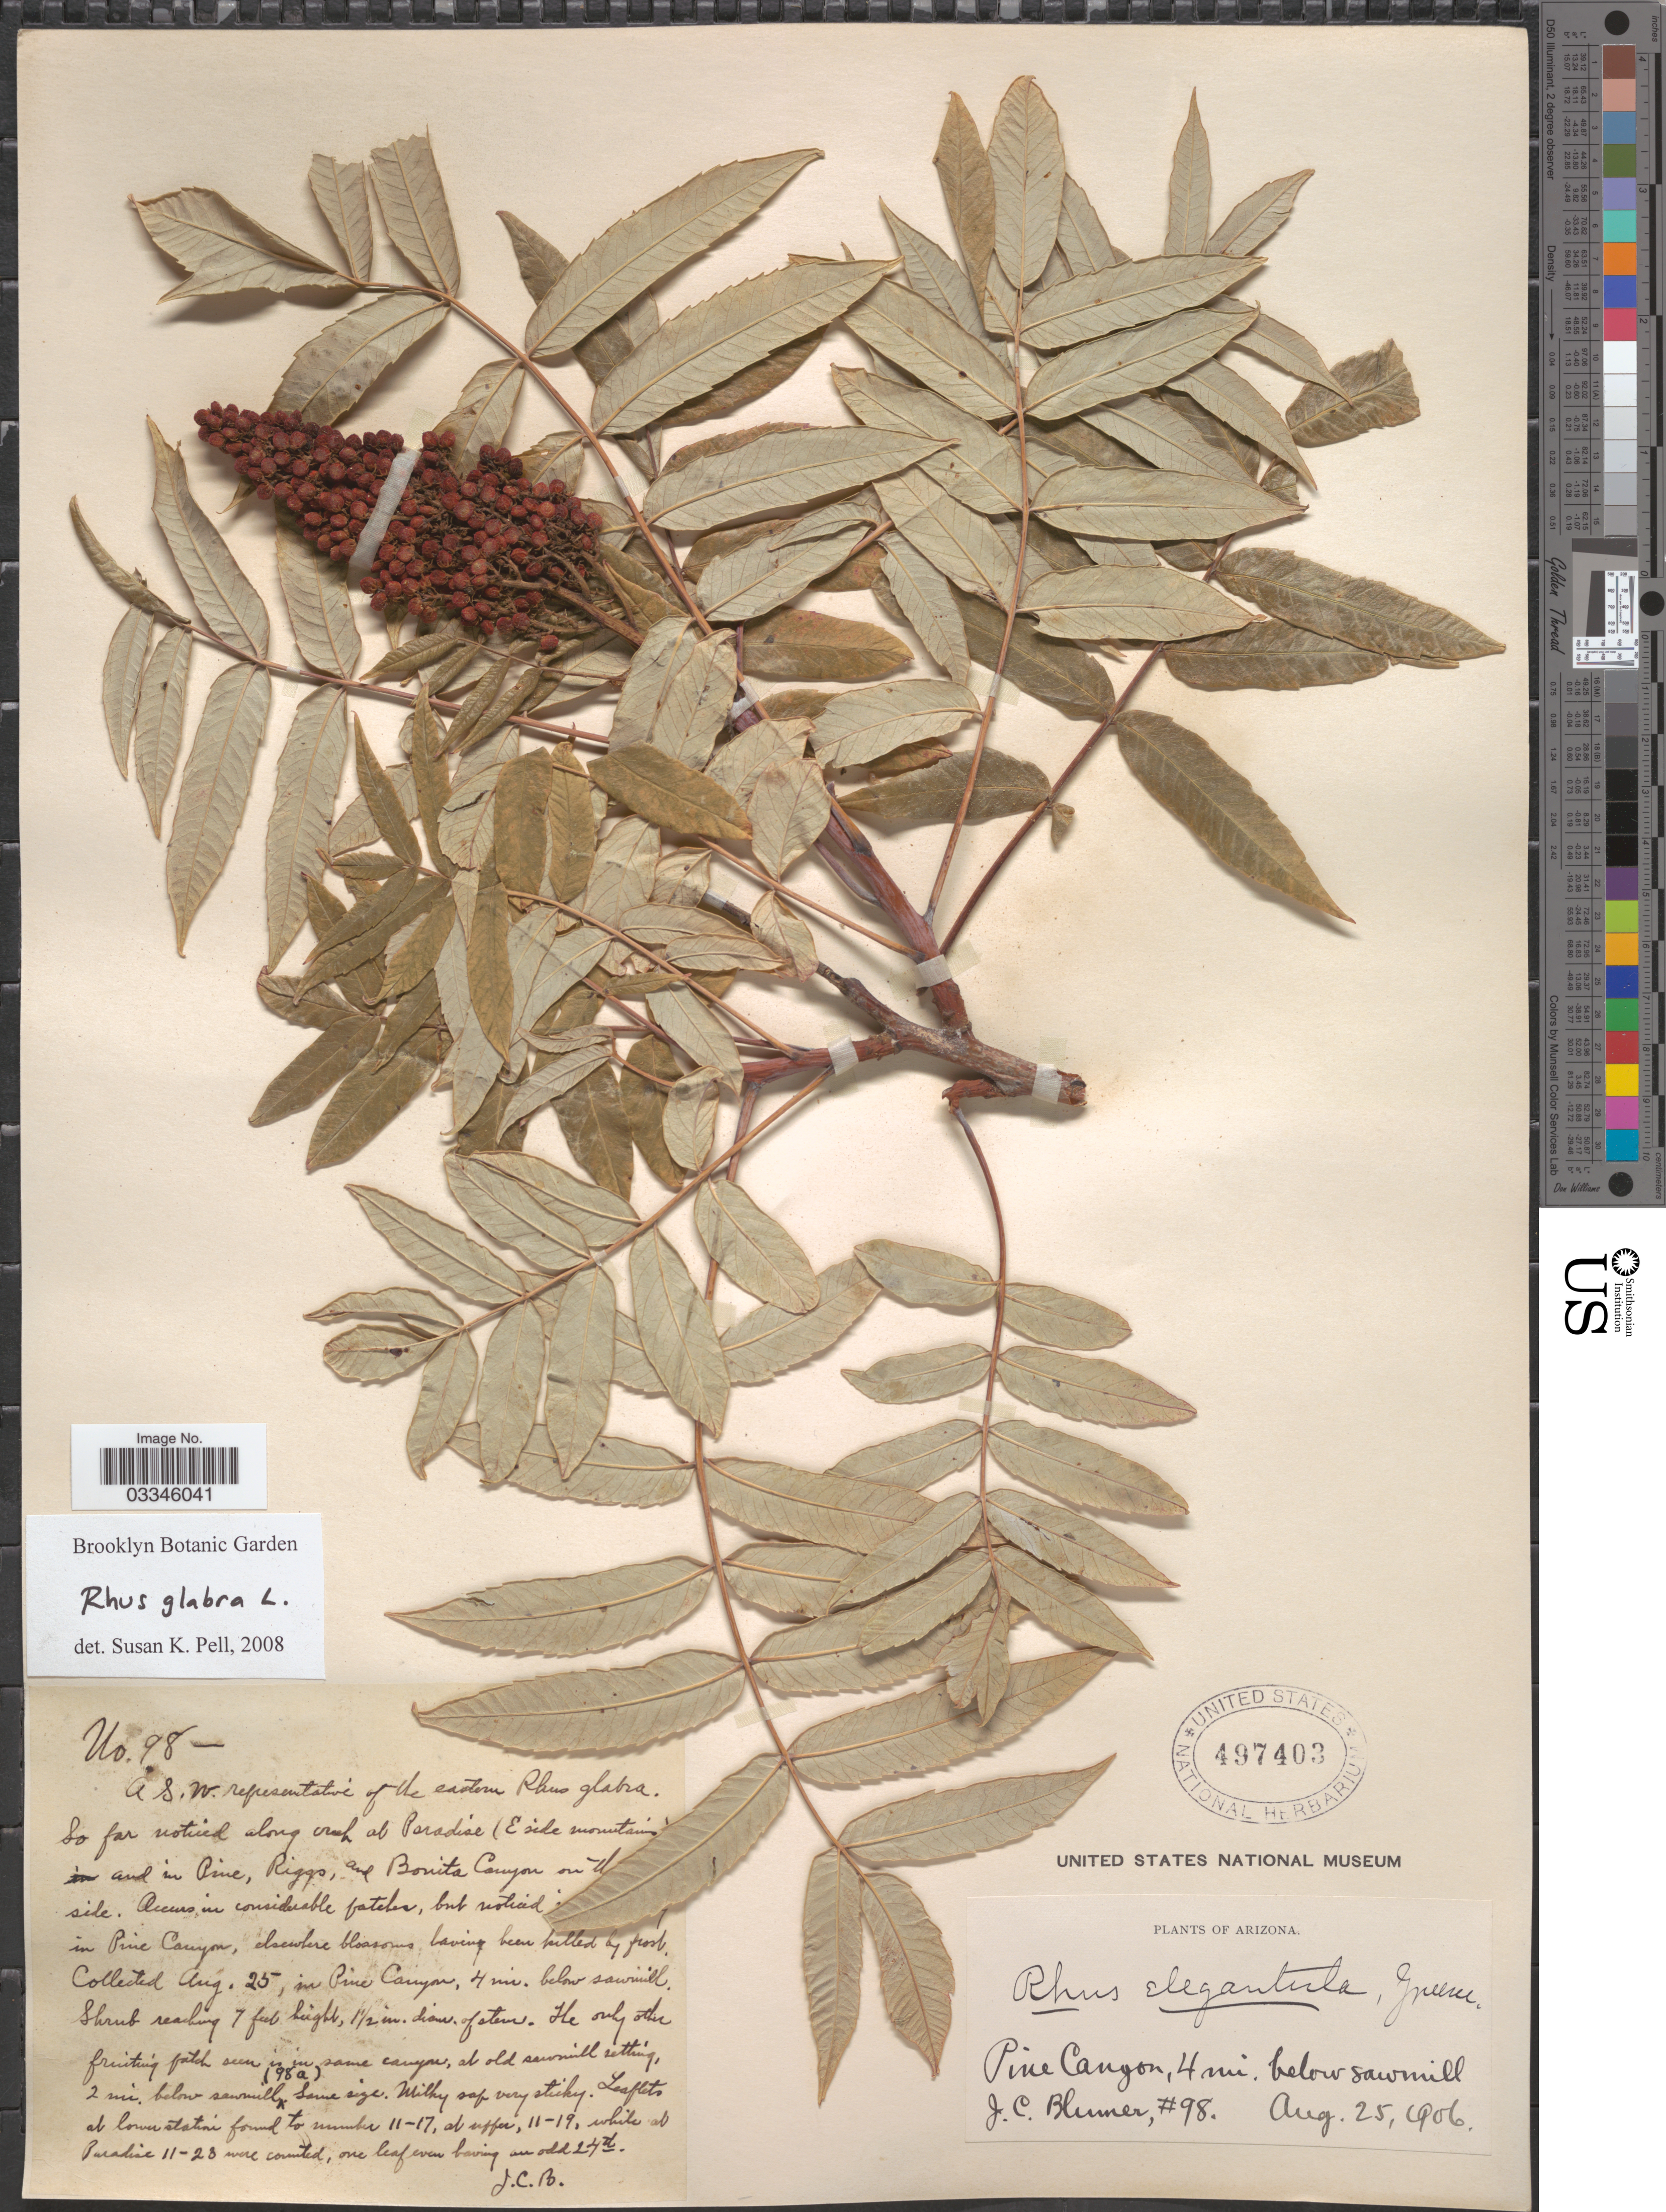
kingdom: Plantae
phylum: Tracheophyta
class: Magnoliopsida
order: Sapindales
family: Anacardiaceae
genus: Rhus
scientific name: Rhus glabra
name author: L.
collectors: J. C. Blumer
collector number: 98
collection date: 1906-08-25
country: United States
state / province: Arizona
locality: Pine Canyon, 4 mi. below sawmill.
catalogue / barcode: US 497403